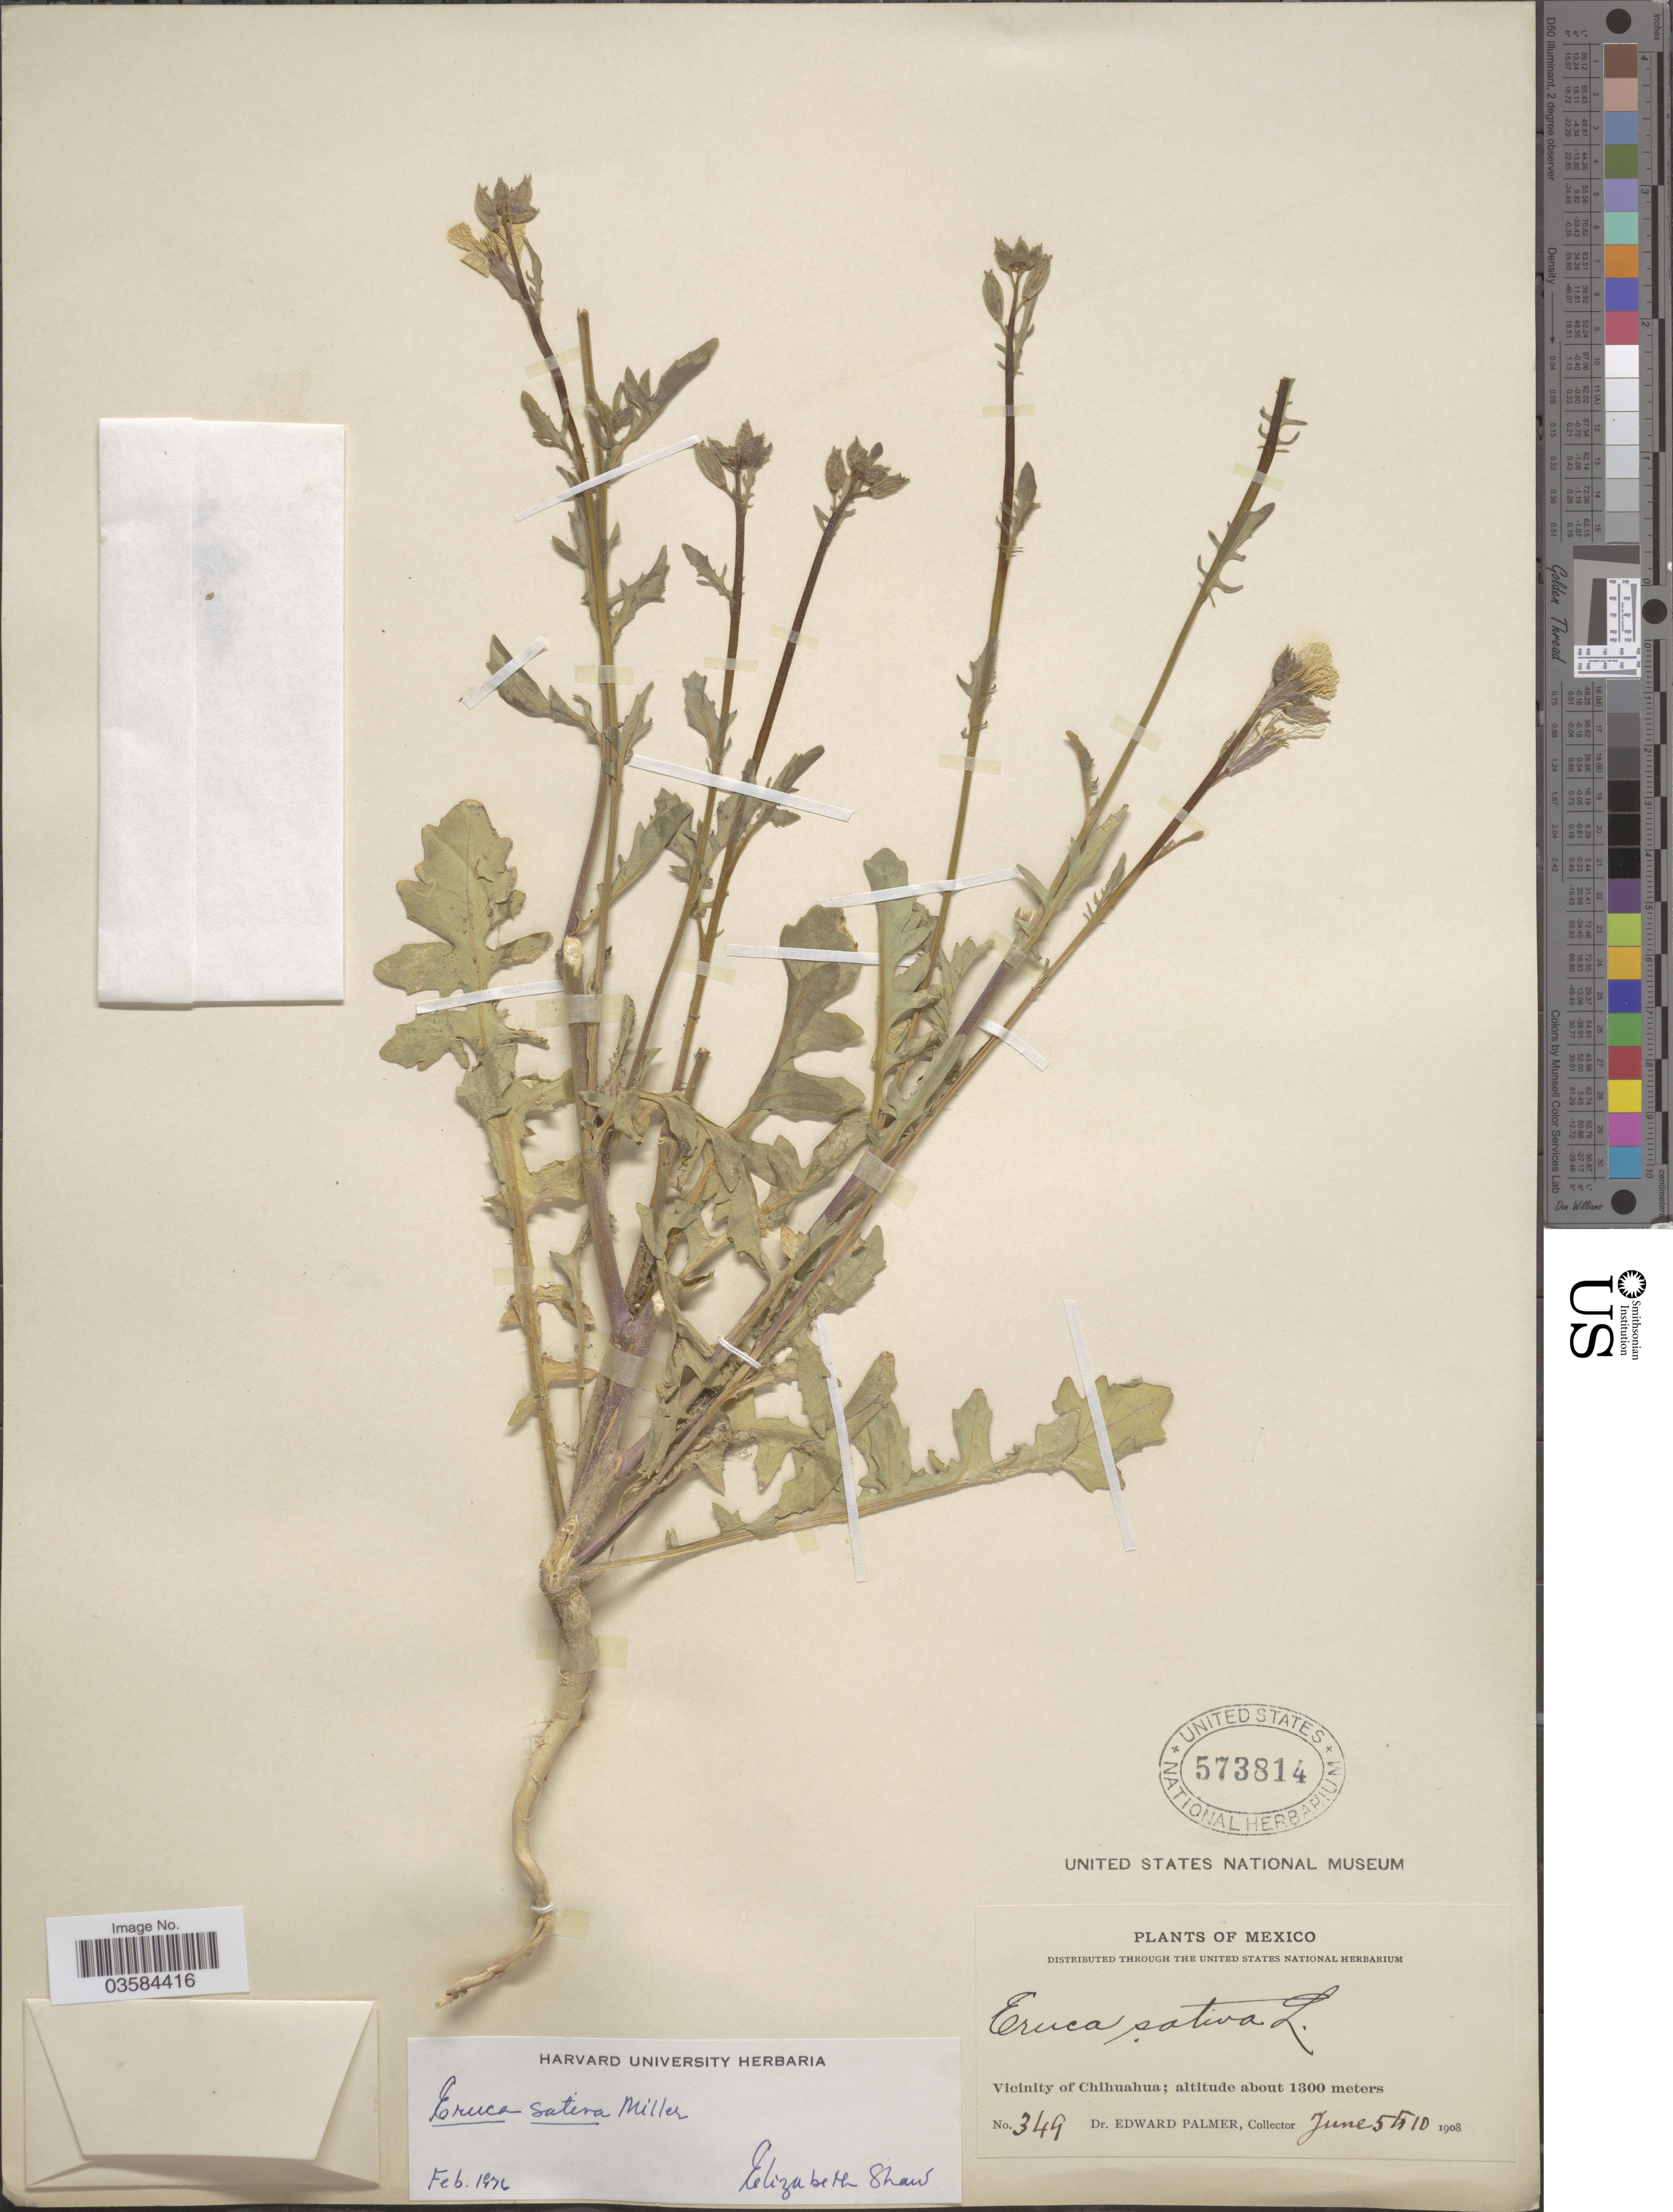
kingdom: Plantae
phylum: Tracheophyta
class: Magnoliopsida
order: Brassicales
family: Brassicaceae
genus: Eruca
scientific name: Eruca vesicaria subsp. sativa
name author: (Mill.) Thell.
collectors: E. Palmer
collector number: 349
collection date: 1908-06-05/1908-06-10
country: Mexico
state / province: Chihuahua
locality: Vicinity of Chihuahua.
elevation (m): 1300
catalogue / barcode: US 573814